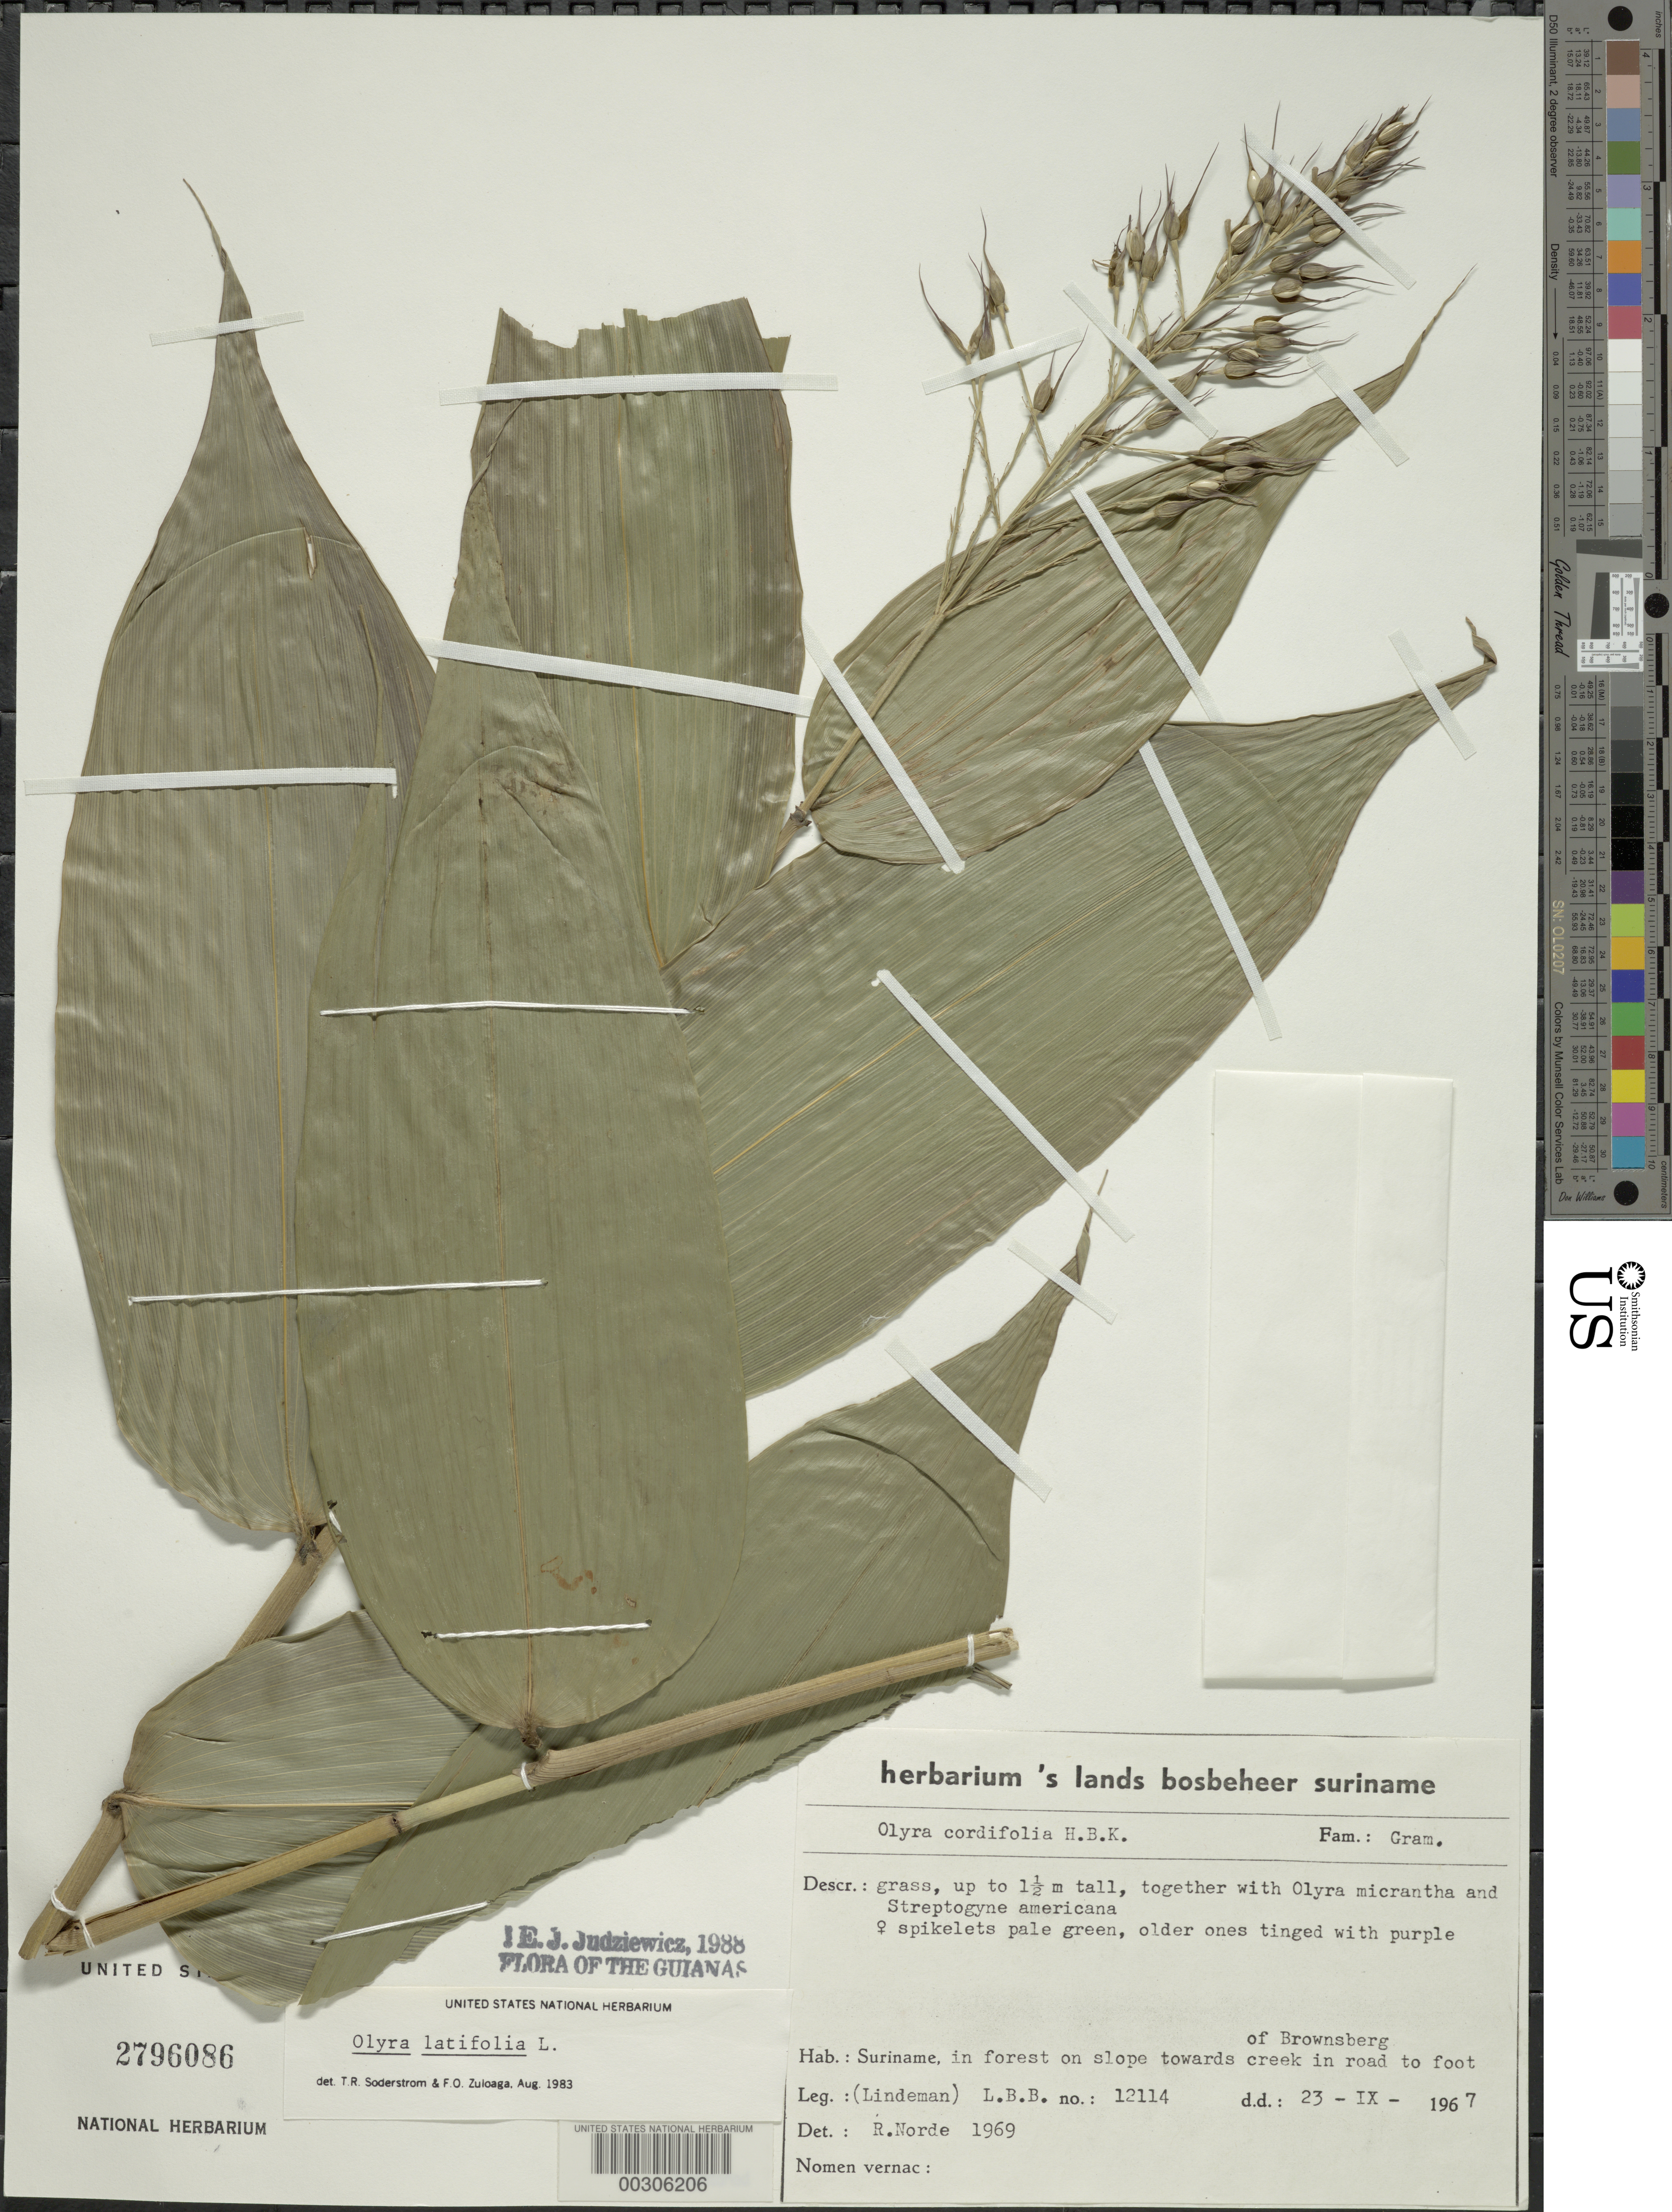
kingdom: Plantae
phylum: Tracheophyta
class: Liliopsida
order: Poales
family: Poaceae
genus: Olyra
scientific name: Olyra latifolia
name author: L.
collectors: J. C. Lindeman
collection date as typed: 23 Apr 1967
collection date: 1967-04-23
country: Suriname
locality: Brownsberg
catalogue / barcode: US 2796086